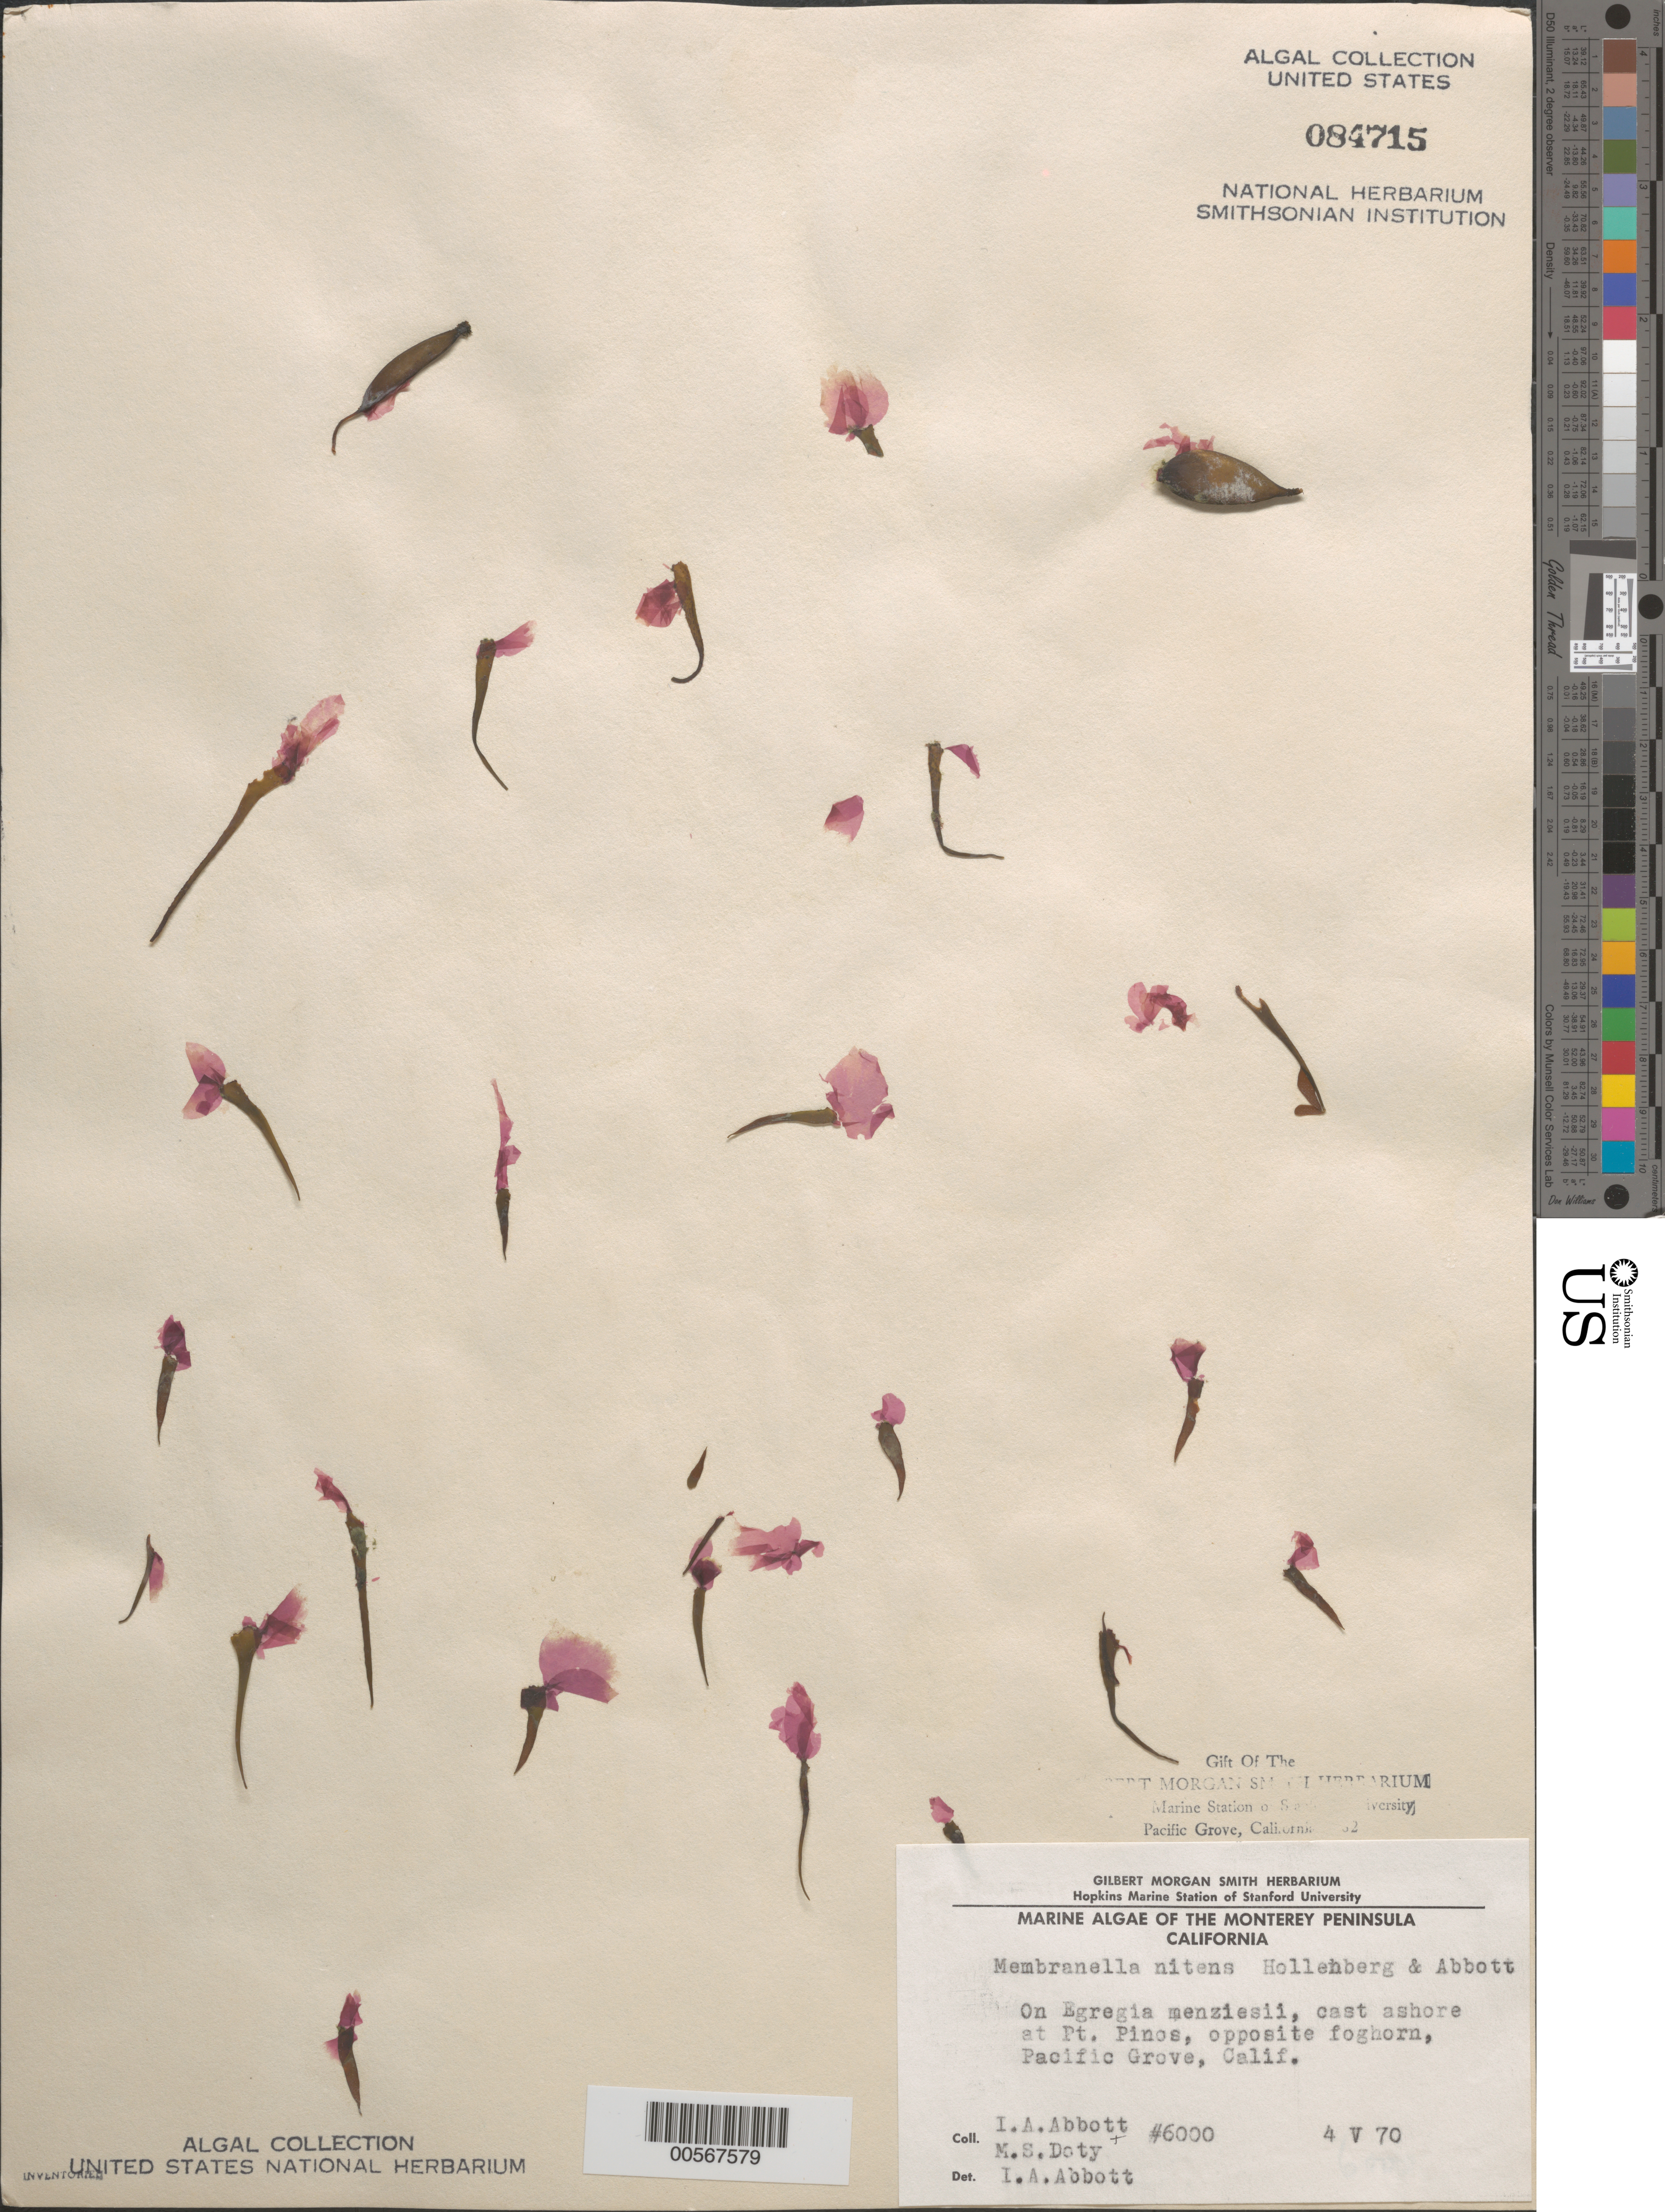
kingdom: Plantae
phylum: Rhodophyta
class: Compsopogonophyceae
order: Erythropeltidales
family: Erythrotrichiaceae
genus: Smithora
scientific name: Smithora naiadum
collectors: I. A. Abbott & M. S. Doty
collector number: IAA 6000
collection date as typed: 04 May 1970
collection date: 1970-05-04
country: United States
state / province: California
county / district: Monterey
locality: Point Pinos, Pacific Grove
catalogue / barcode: US 84715